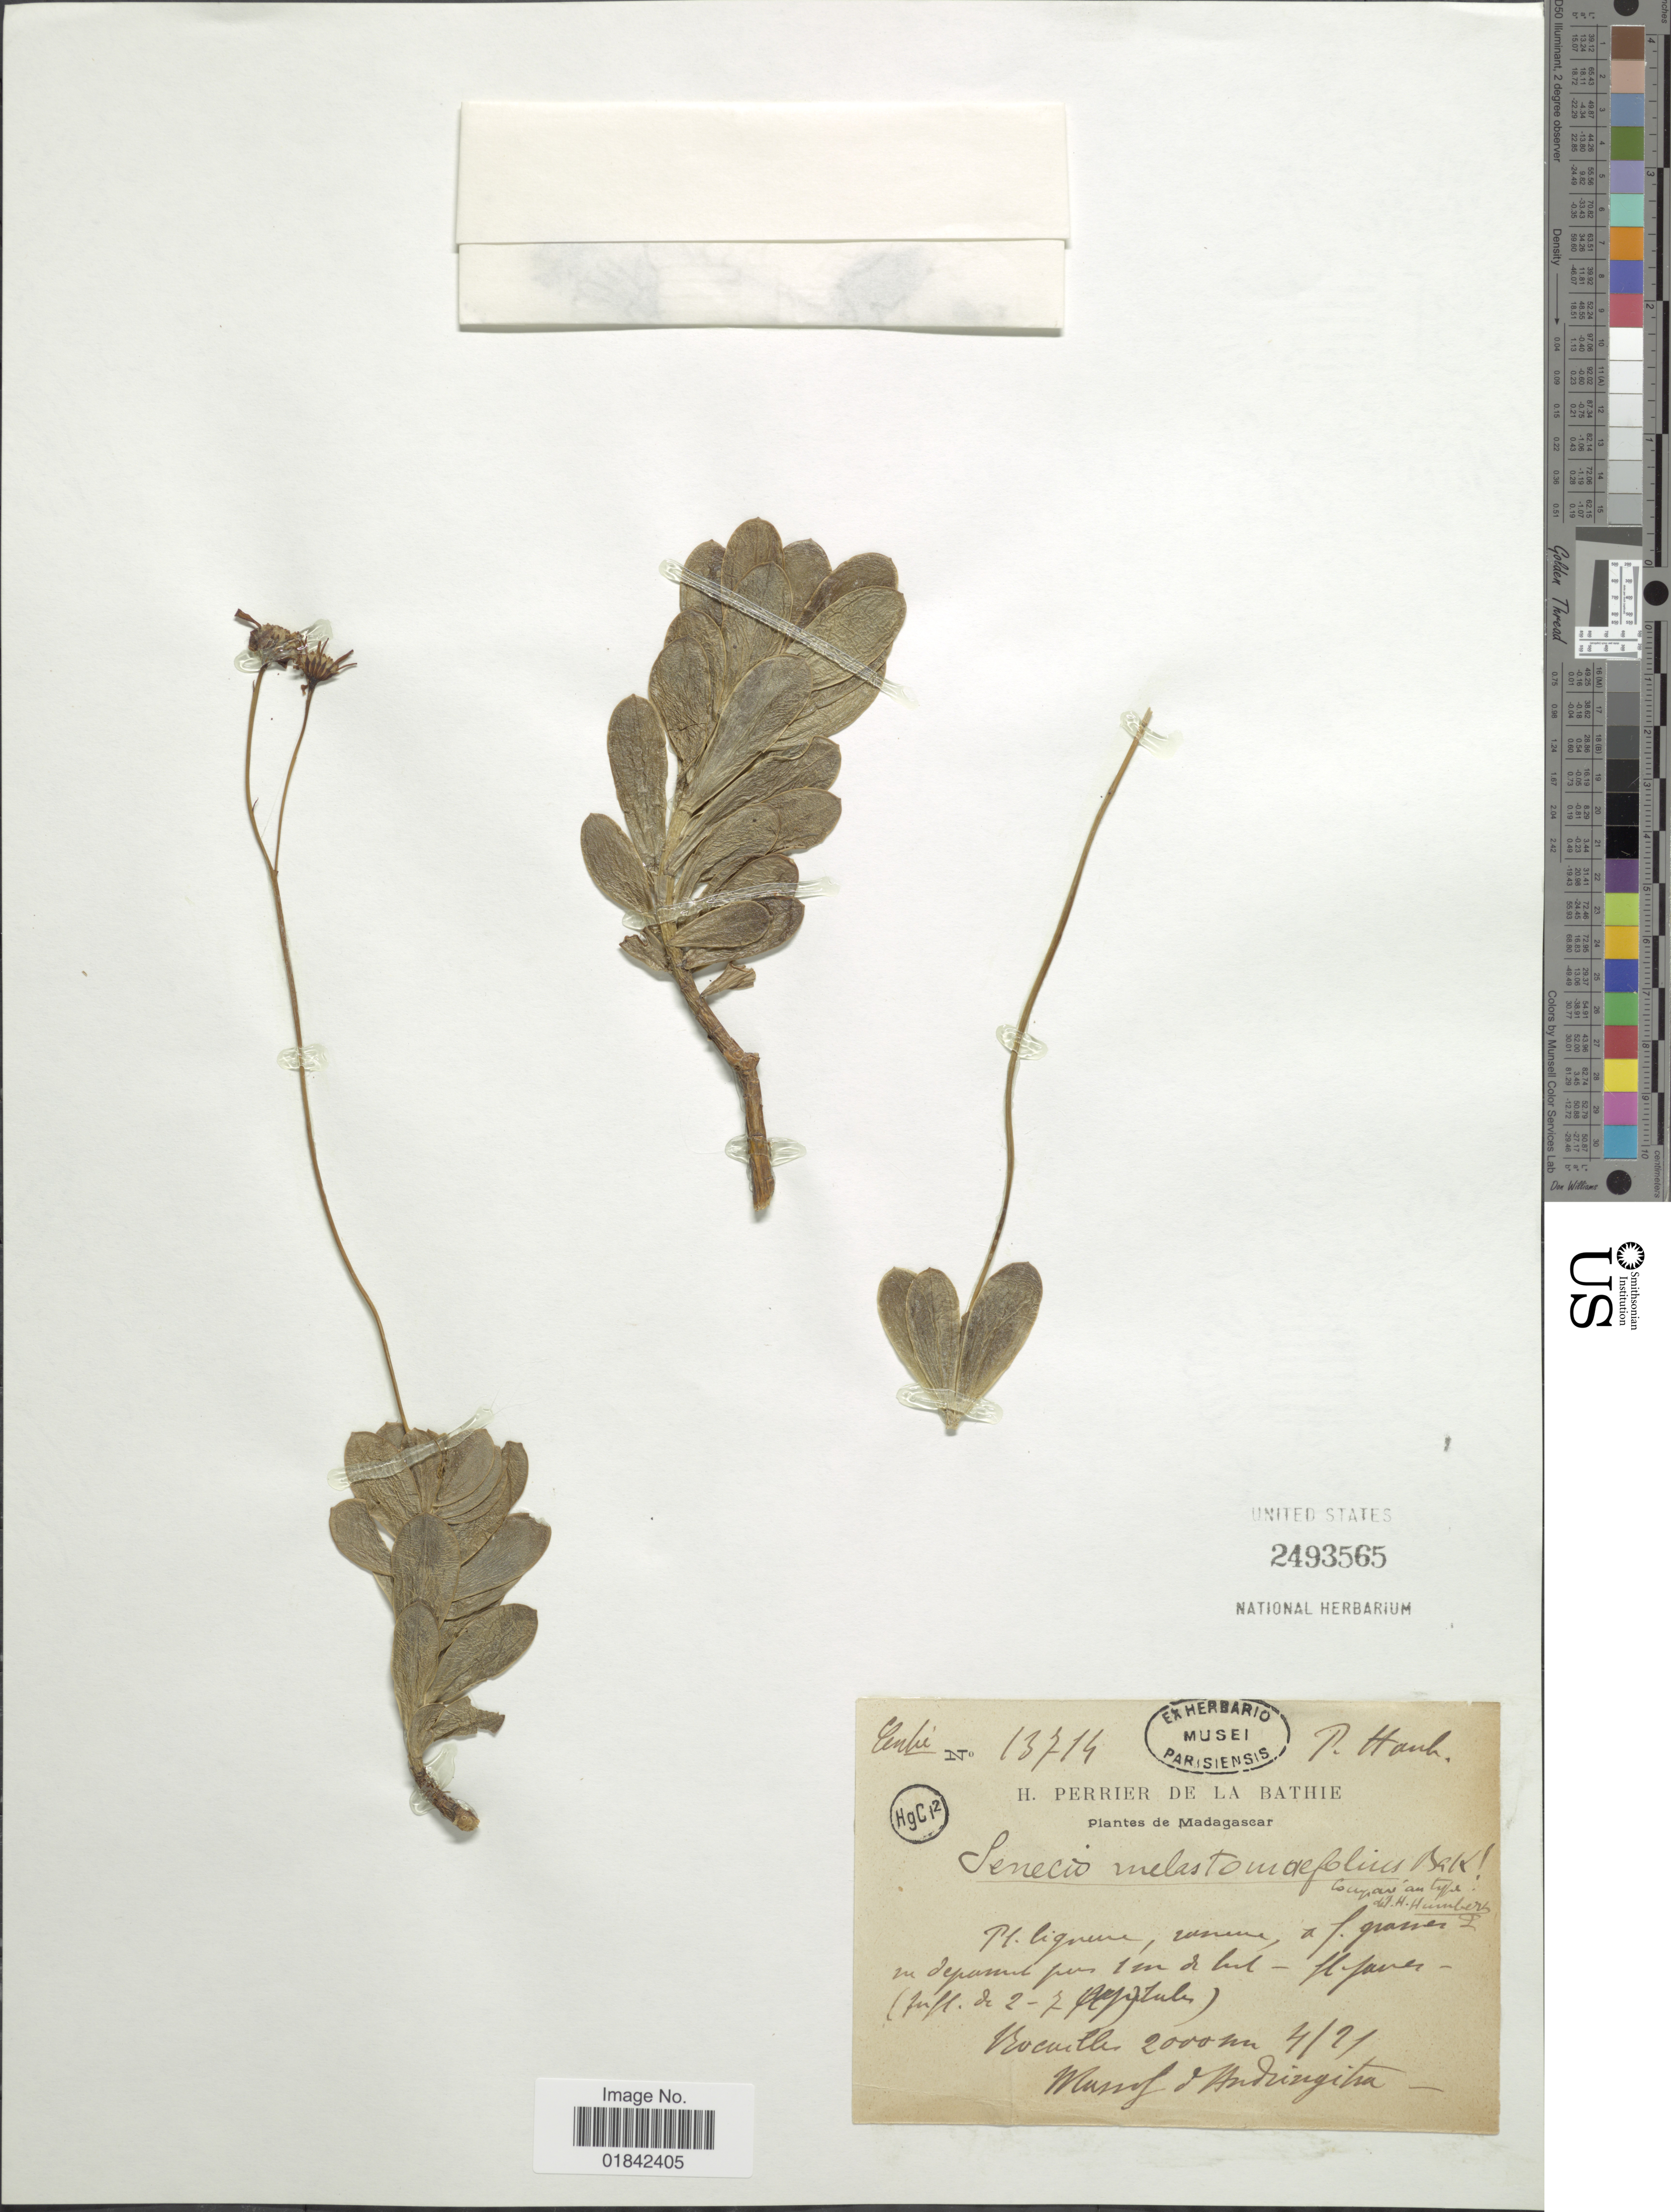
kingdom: Plantae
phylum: Tracheophyta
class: Magnoliopsida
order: Asterales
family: Asteraceae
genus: Senecio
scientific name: Senecio melastomifolius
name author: Baker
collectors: H. Perrier de la Bâthie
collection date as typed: Transcribed d/m/y: /4/21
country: Madagascar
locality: Massif d'Andringitra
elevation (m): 2000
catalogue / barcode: US 2493565